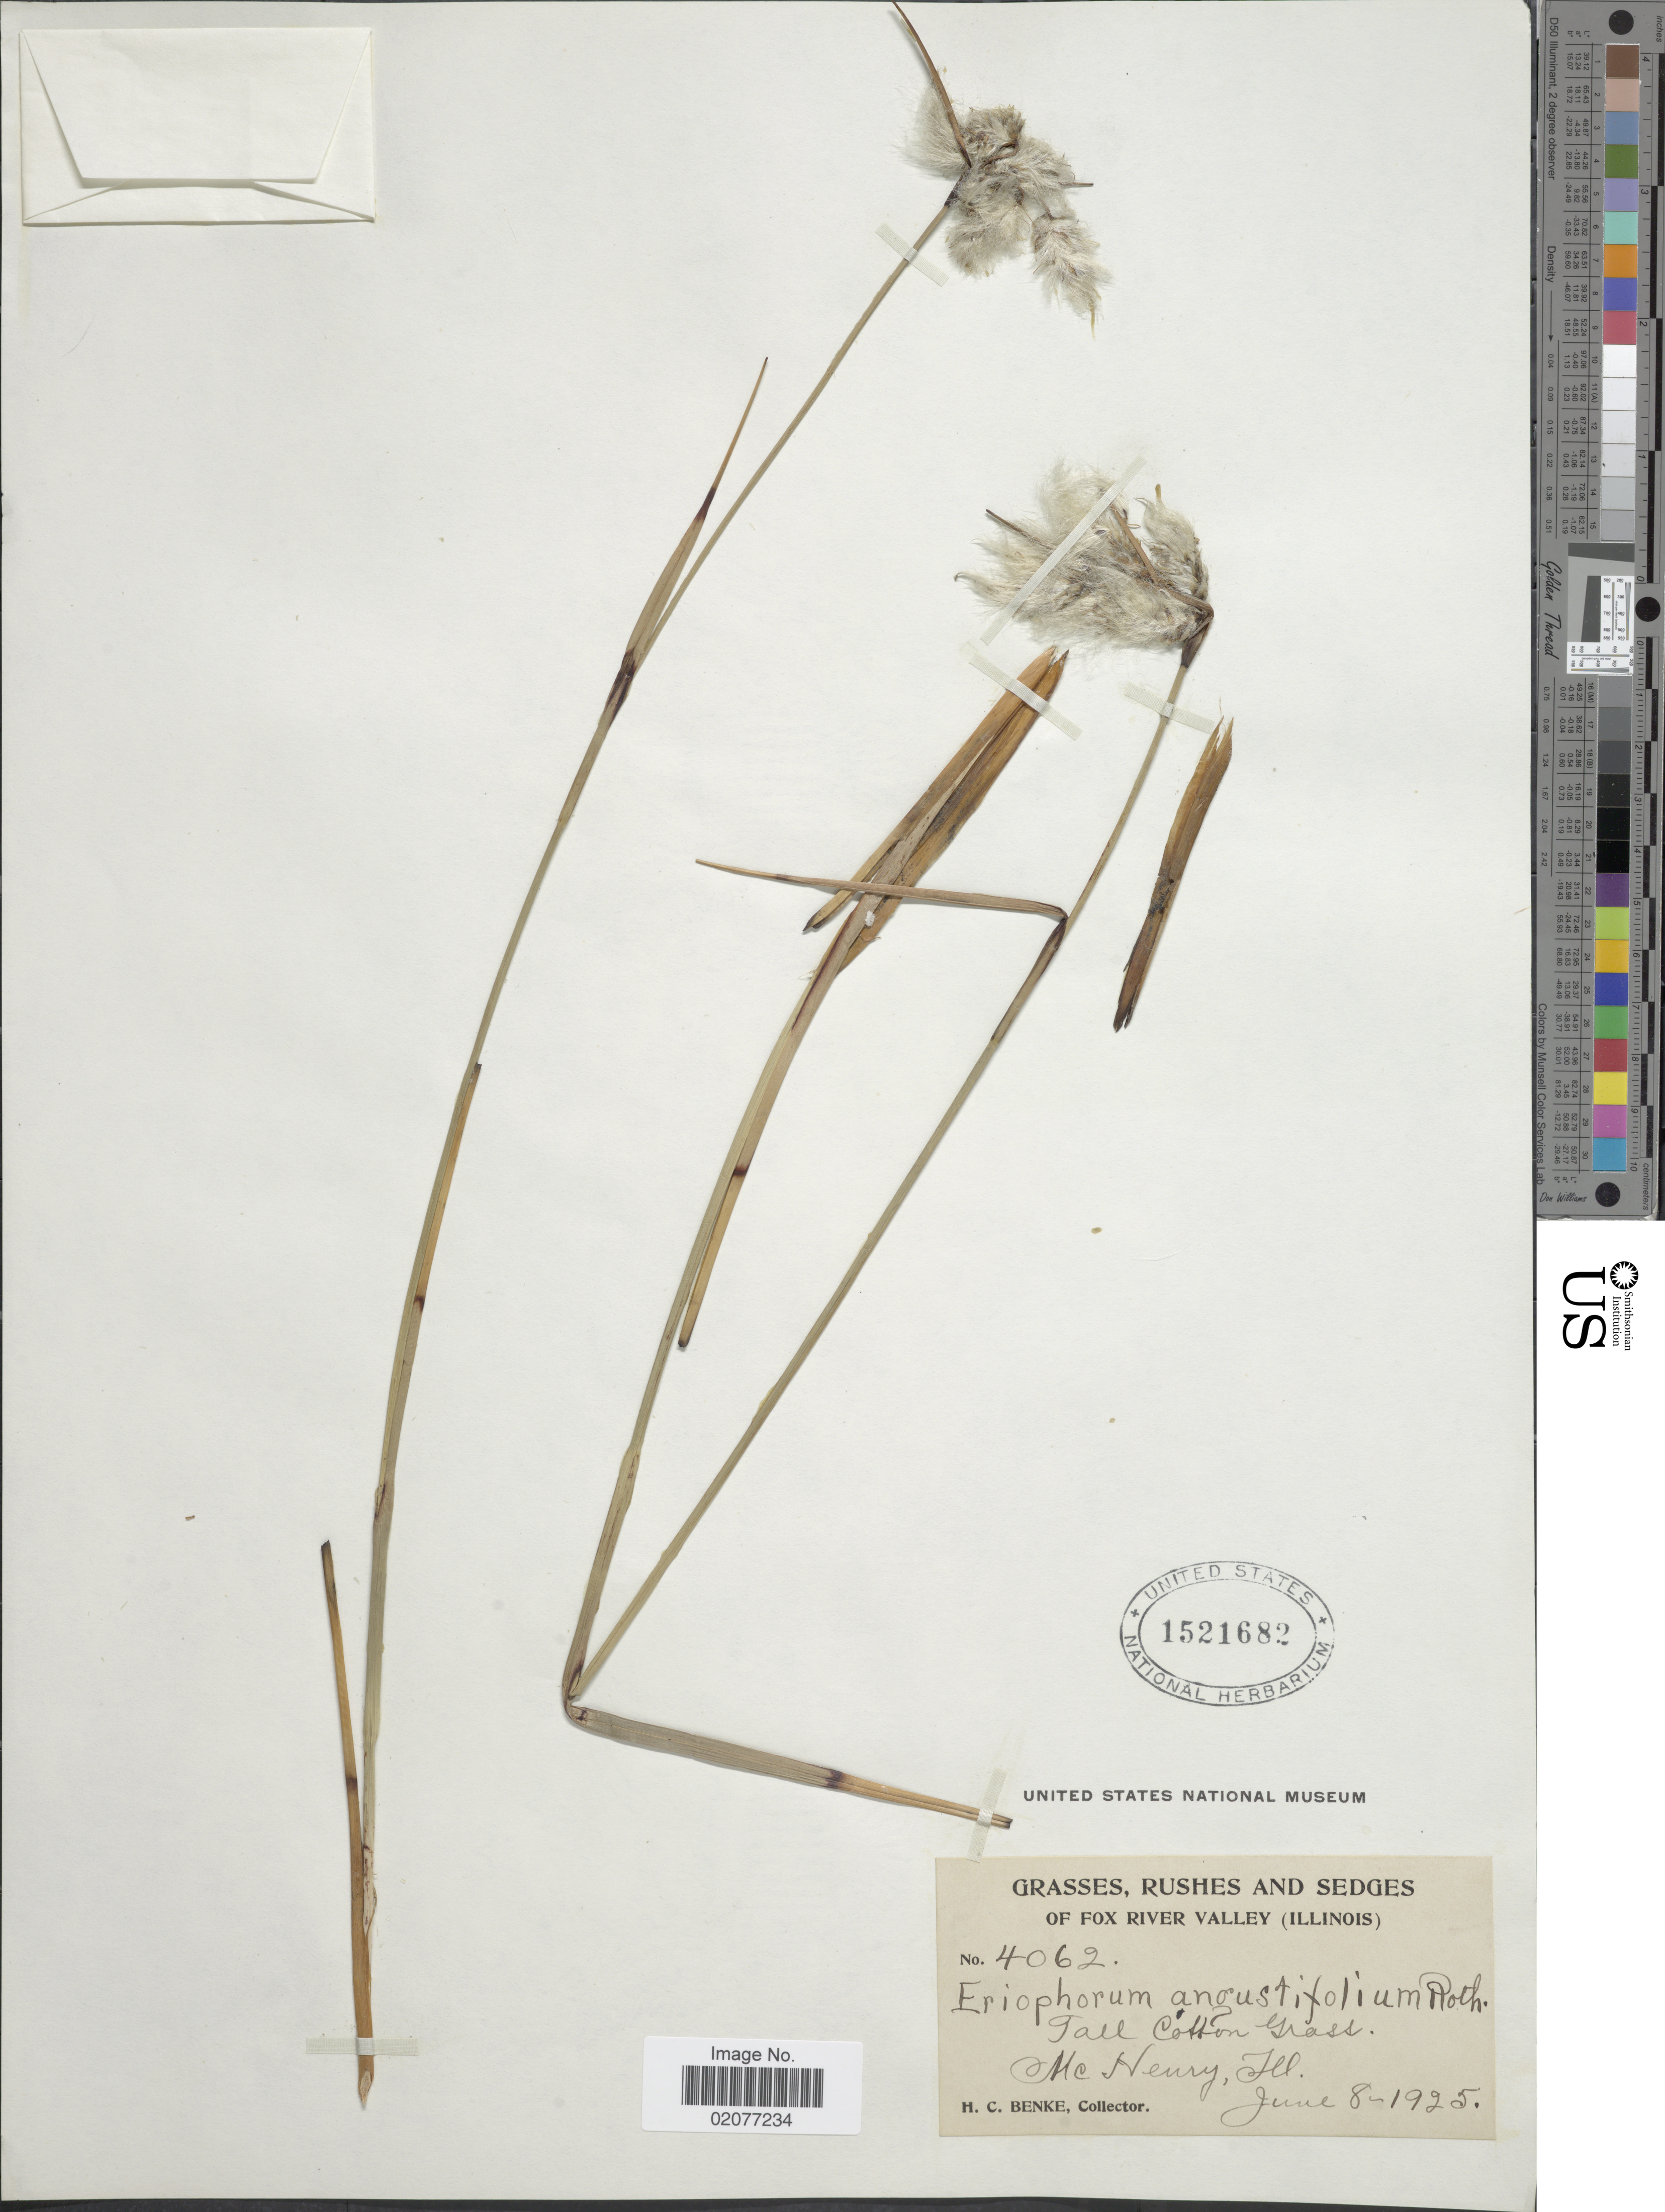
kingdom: Plantae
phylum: Tracheophyta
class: Liliopsida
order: Poales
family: Cyperaceae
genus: Eriophorum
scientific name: Eriophorum angustifolium subsp. angustifolium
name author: Honck.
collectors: H. Benke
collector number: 4062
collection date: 1925-06-08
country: United States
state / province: Illinois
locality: Fox River Valley (Illinois), Mc Neury, Ill.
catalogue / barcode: US 1521682